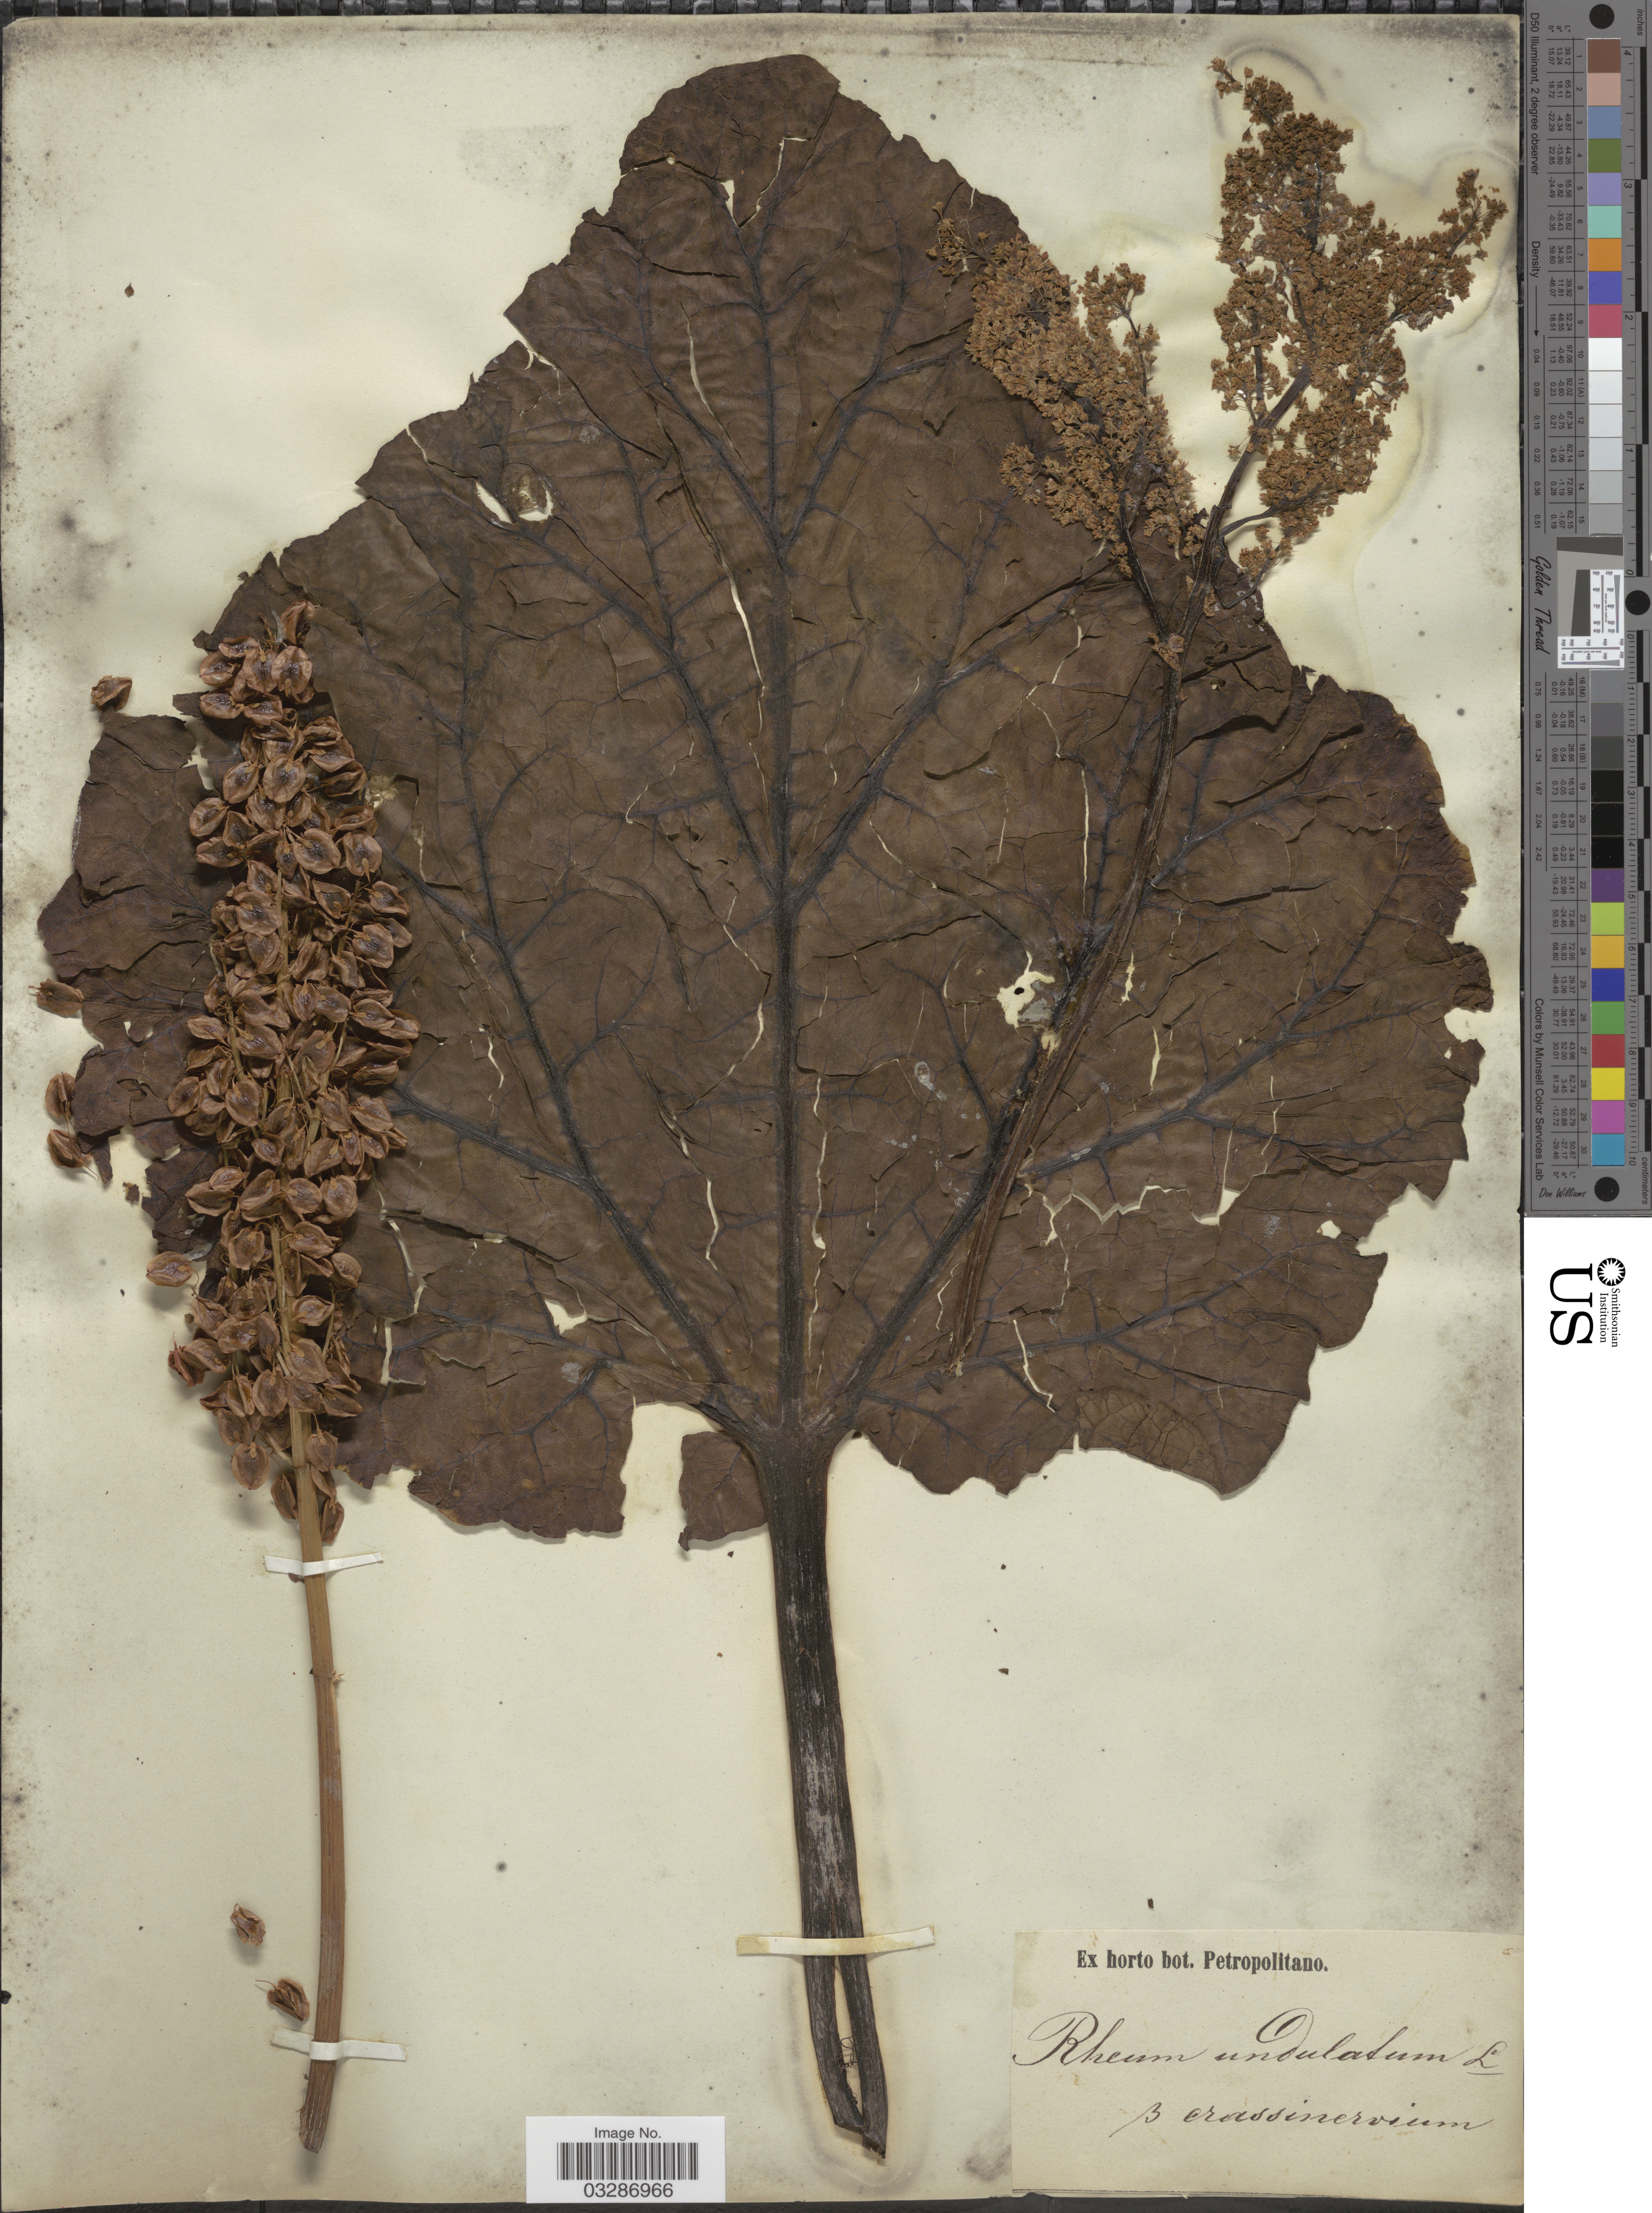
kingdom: Plantae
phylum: Tracheophyta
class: Magnoliopsida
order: Caryophyllales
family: Polygonaceae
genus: Rheum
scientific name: Rheum undulatum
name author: L.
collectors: ex Horto Bot. Petropolitano